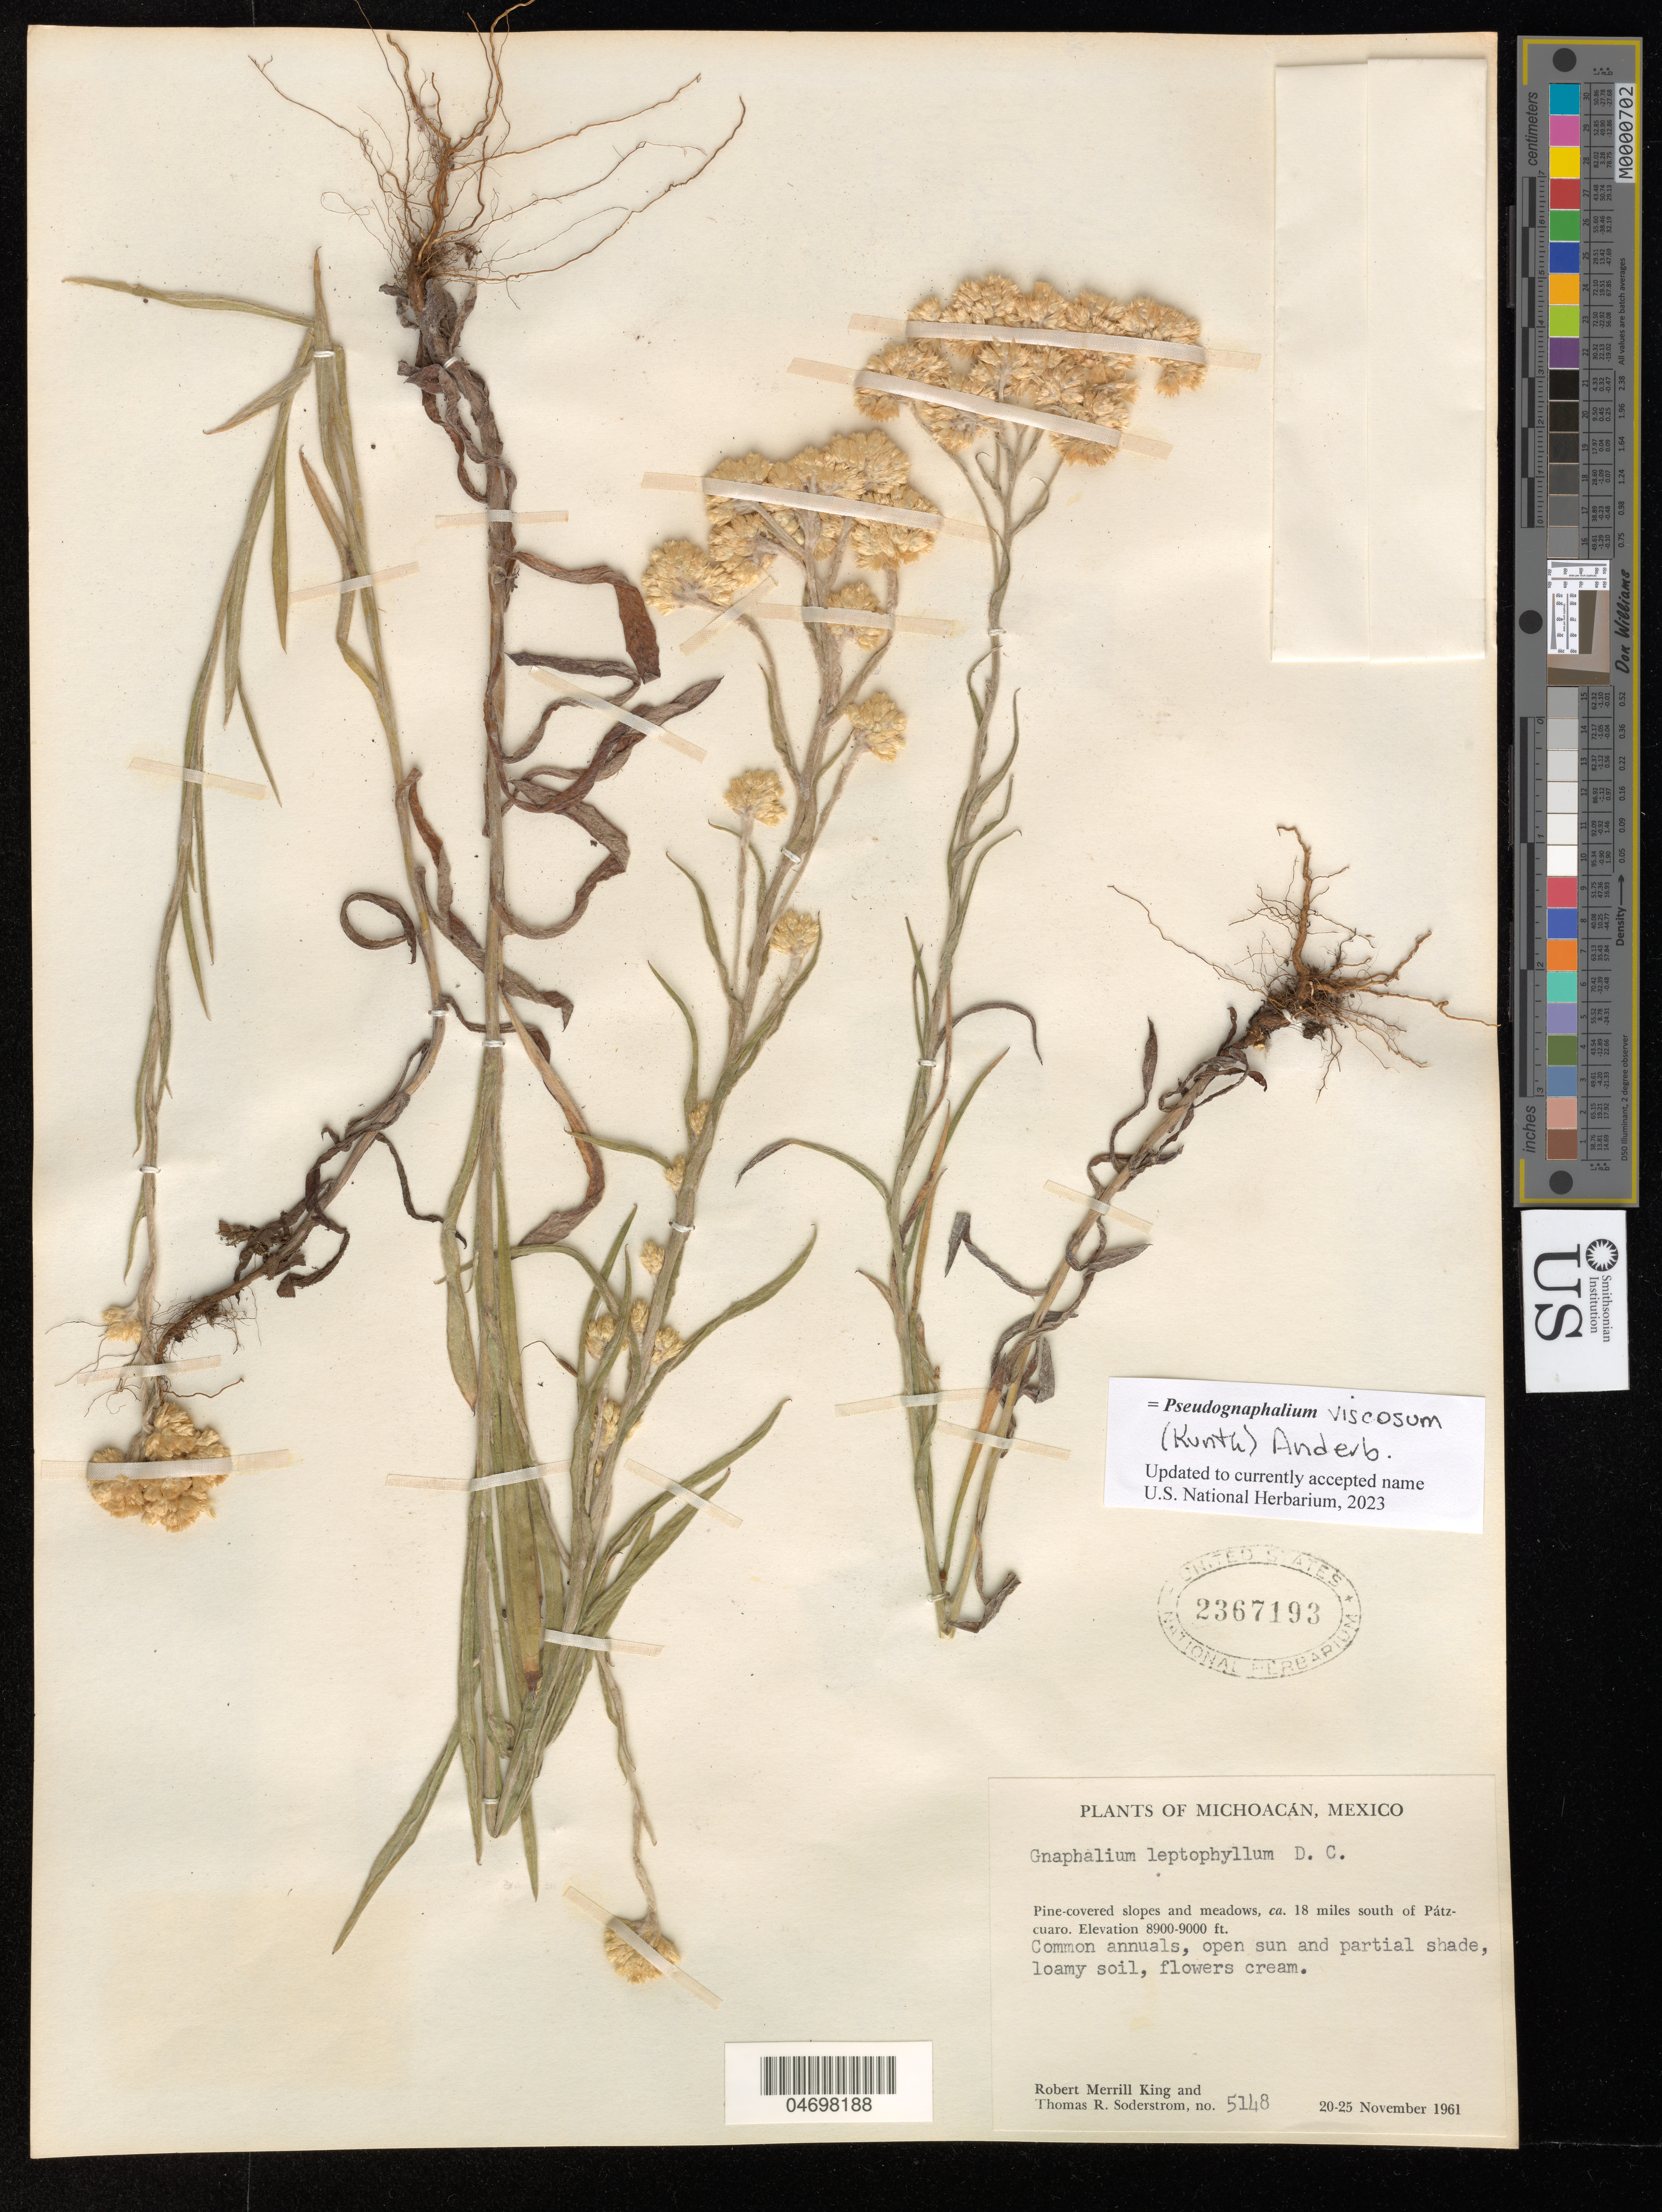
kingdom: Plantae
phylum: Tracheophyta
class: Magnoliopsida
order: Asterales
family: Asteraceae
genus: Pseudognaphalium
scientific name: Pseudognaphalium viscosum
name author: (Kunth) Anderb.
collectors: R. M. King & T. R. Soderstrom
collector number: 5148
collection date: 1961-11-20/1961-11-25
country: Mexico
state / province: Michoacán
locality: Ca. 18 miles south of Pátzcuaro.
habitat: Open sun and partial shade, loamy soil.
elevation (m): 2713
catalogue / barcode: US 2367193